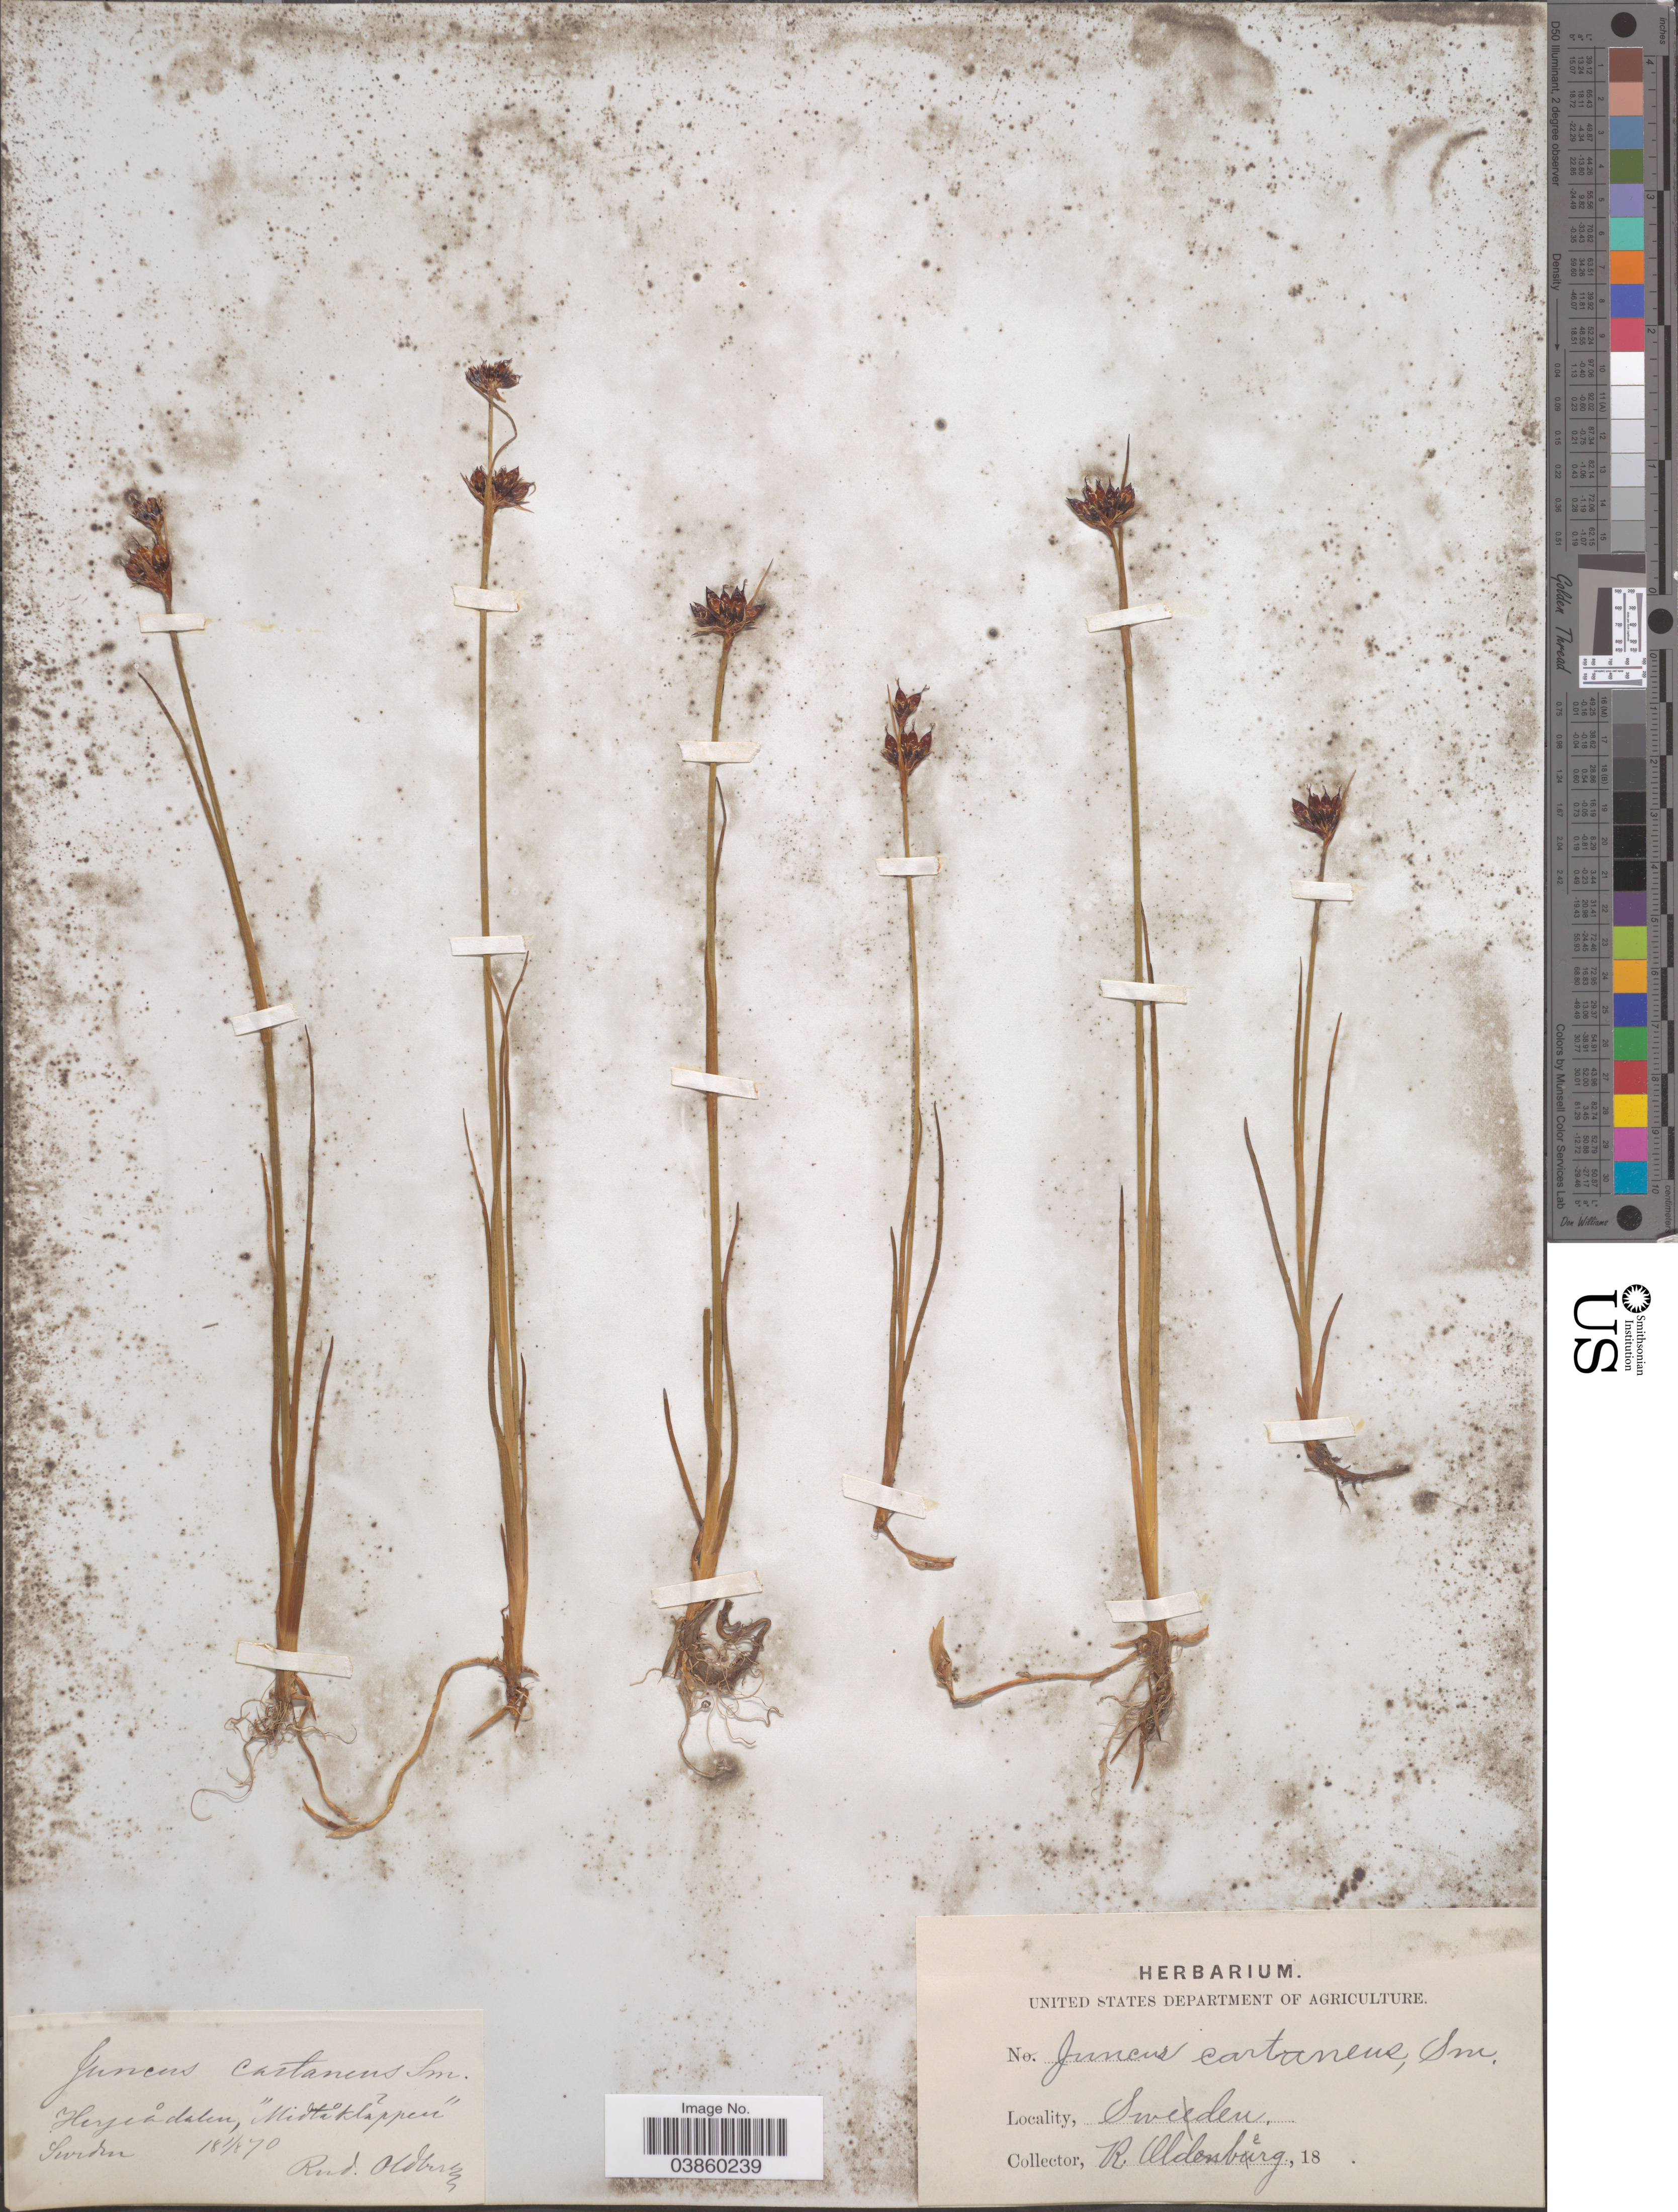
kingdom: Plantae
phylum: Tracheophyta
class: Liliopsida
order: Poales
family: Juncaceae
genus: Juncus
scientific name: Juncus castaneus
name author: Sm.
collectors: R. Oldberg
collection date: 1870-08-01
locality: Heyeådalen, "Midtåklappen". [interpreted]